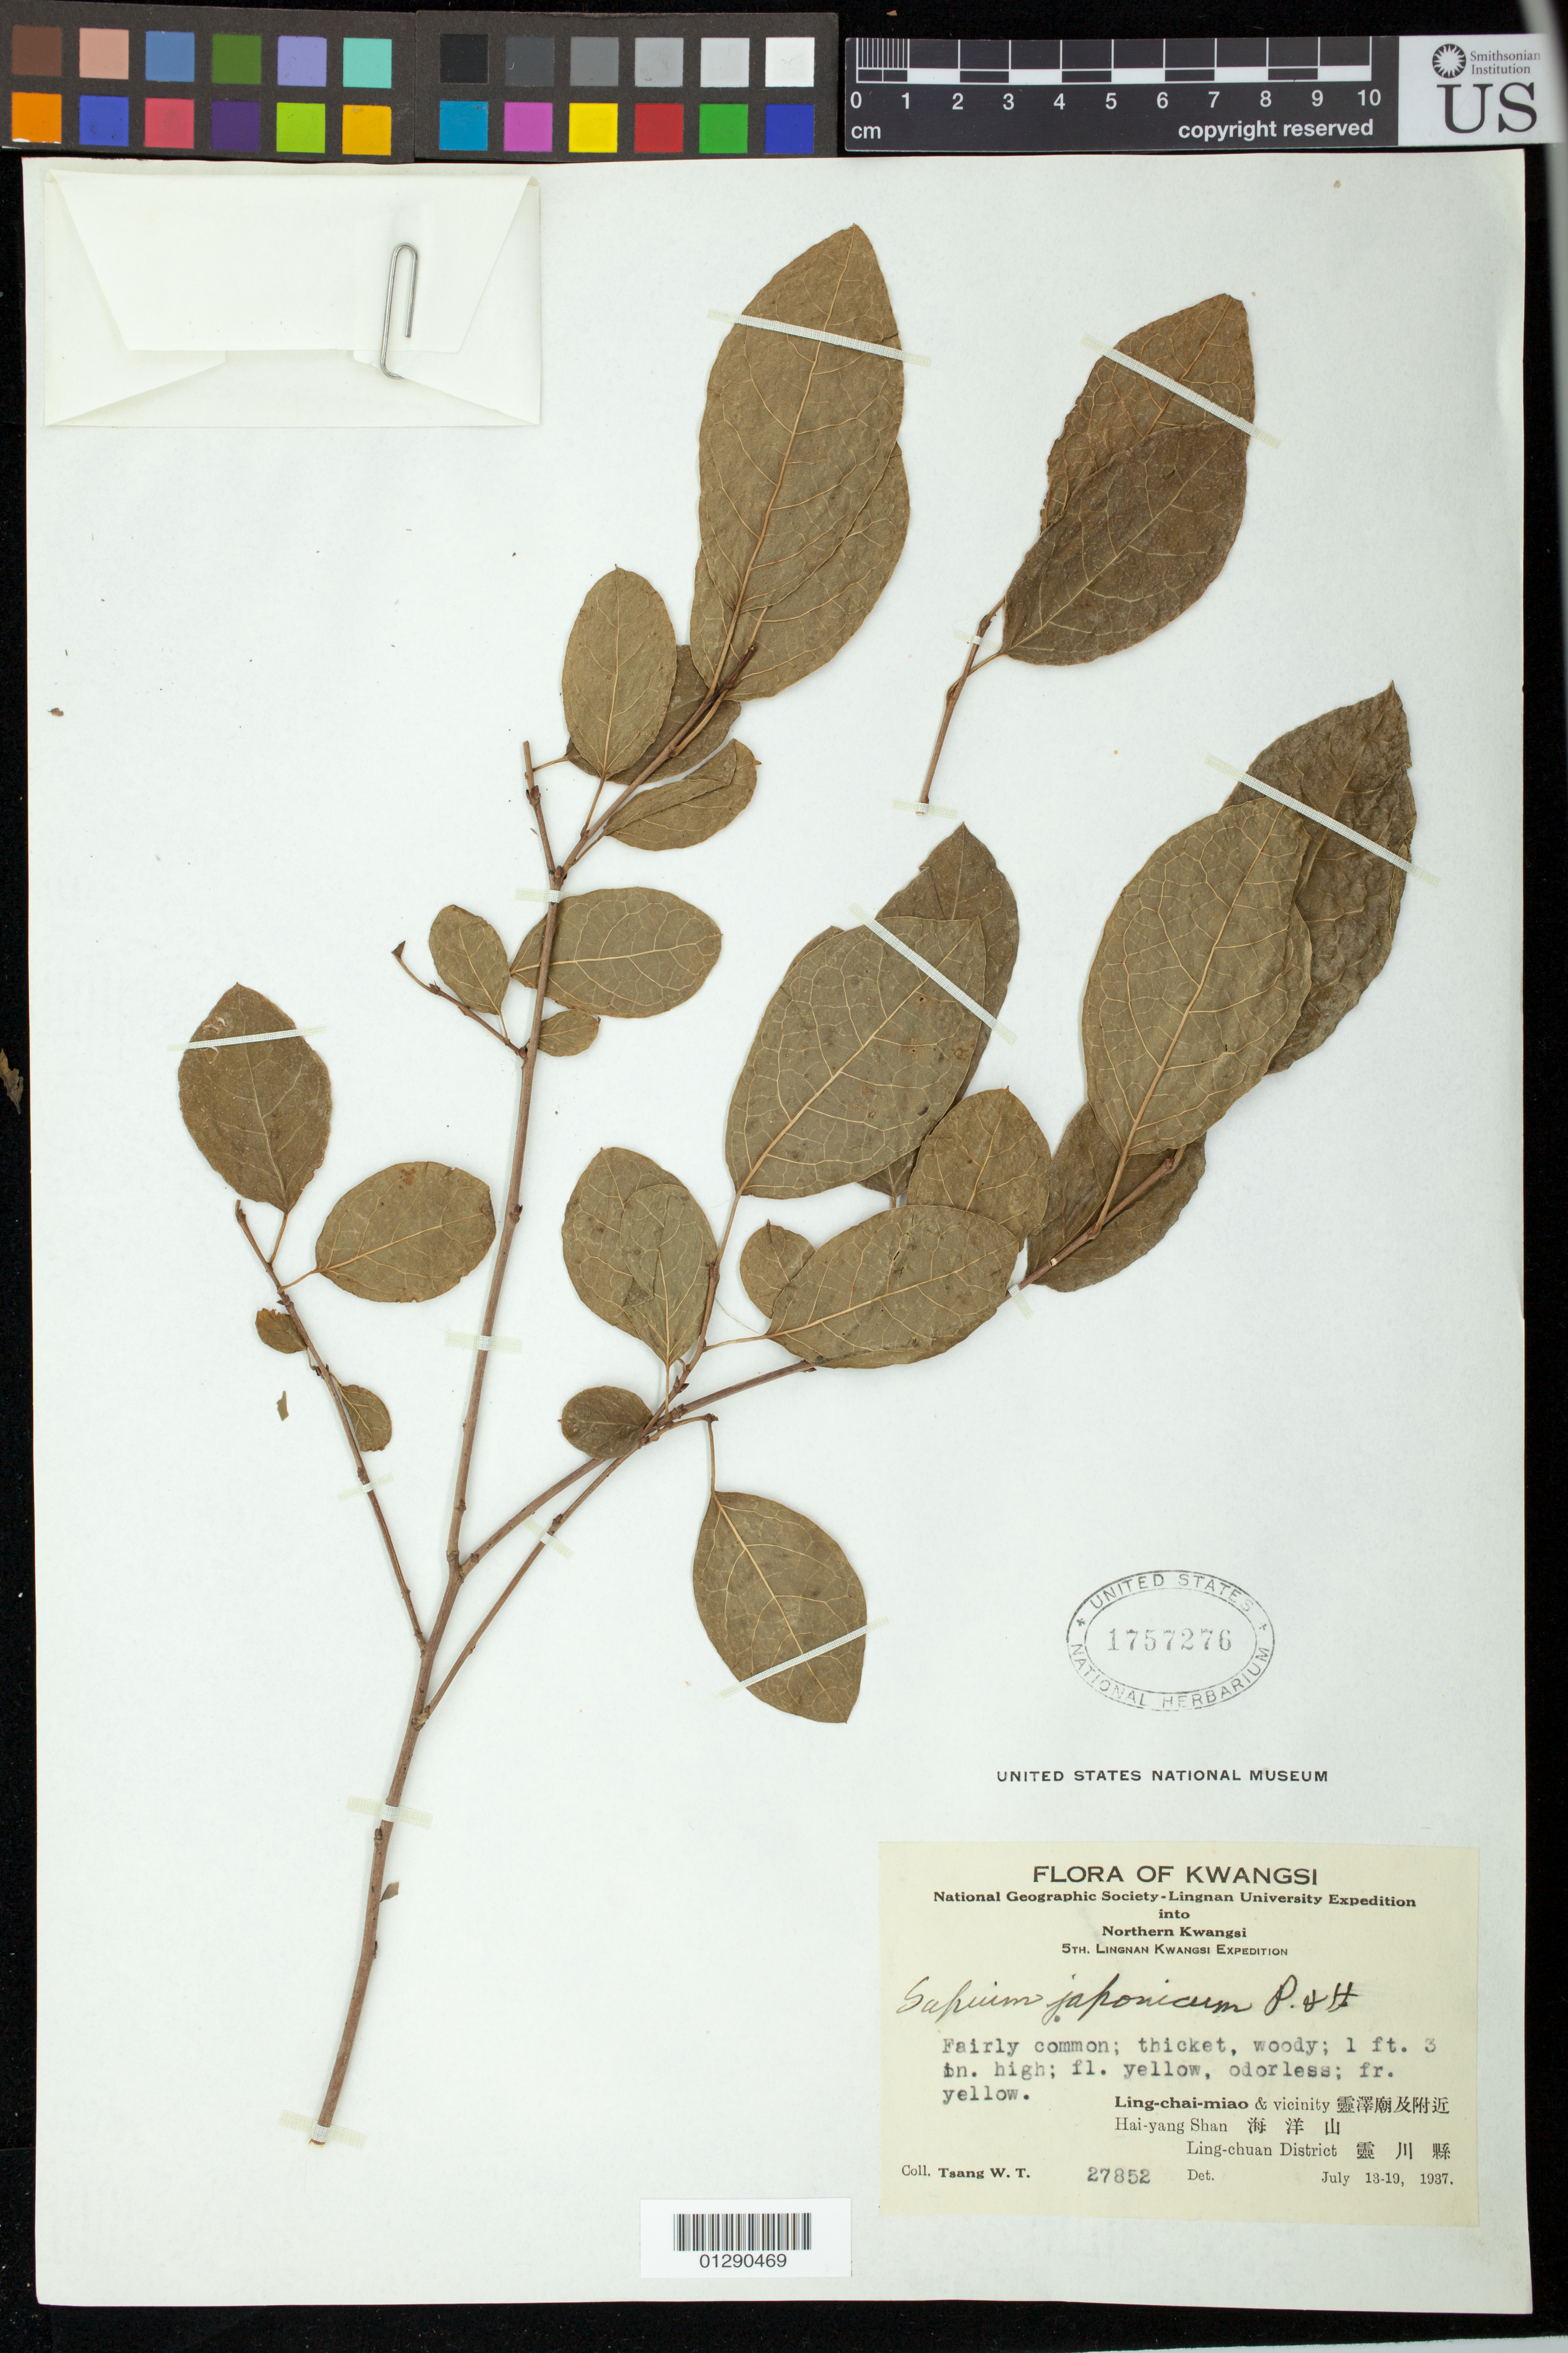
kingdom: Plantae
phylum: Tracheophyta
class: Magnoliopsida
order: Malpighiales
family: Euphorbiaceae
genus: Sapium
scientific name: Sapium japonicum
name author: (Siebold & Zucc.) Pax & K. Hoffm.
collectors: W. T. Tsang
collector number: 27852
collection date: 1937-07-18/1937-07-19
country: China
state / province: Guangxi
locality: Ling-chai-miao & vicinity, Hai-yang Shan, Ling-chaun District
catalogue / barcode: US 1757276